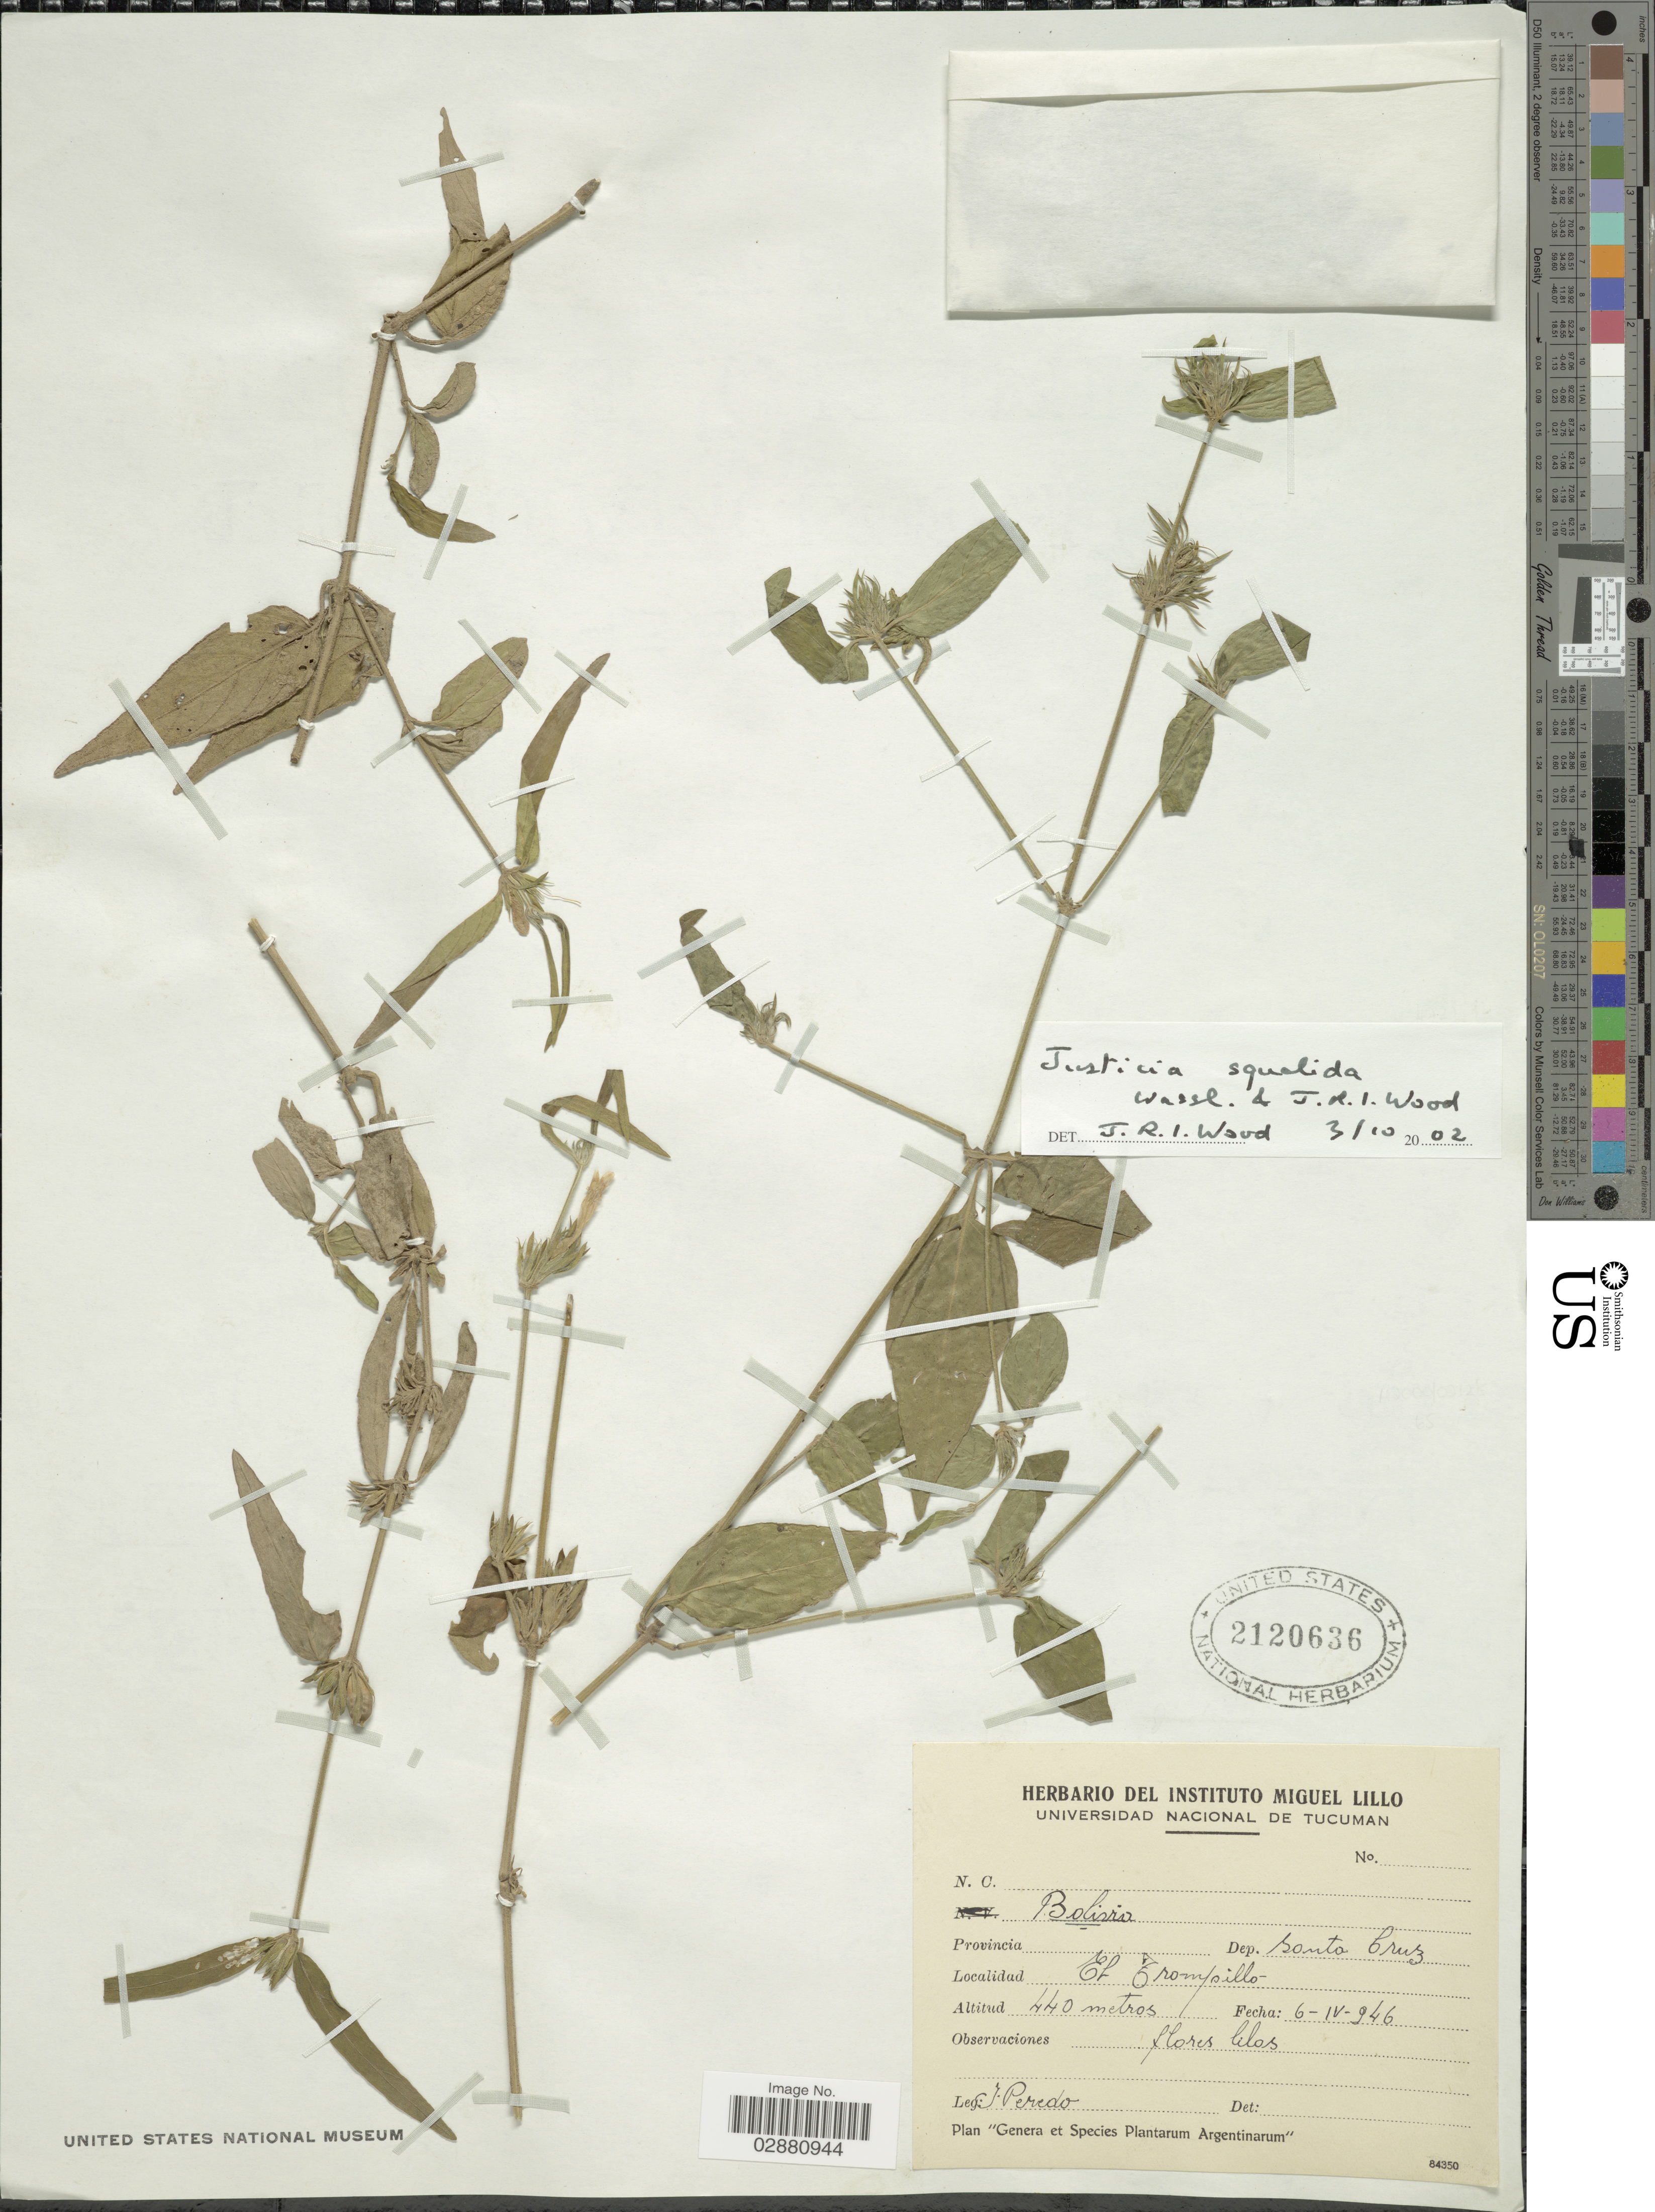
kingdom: Plantae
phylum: Tracheophyta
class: Magnoliopsida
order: Lamiales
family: Acanthaceae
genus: Justicia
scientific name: Justicia squalida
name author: Wassh. & J.R.I. Wood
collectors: Y. Peredo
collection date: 1946-04-06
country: Bolivia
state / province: Santa Cruz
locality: Dep. Santa Cruz. El Trompillo.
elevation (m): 440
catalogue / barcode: US 2120636